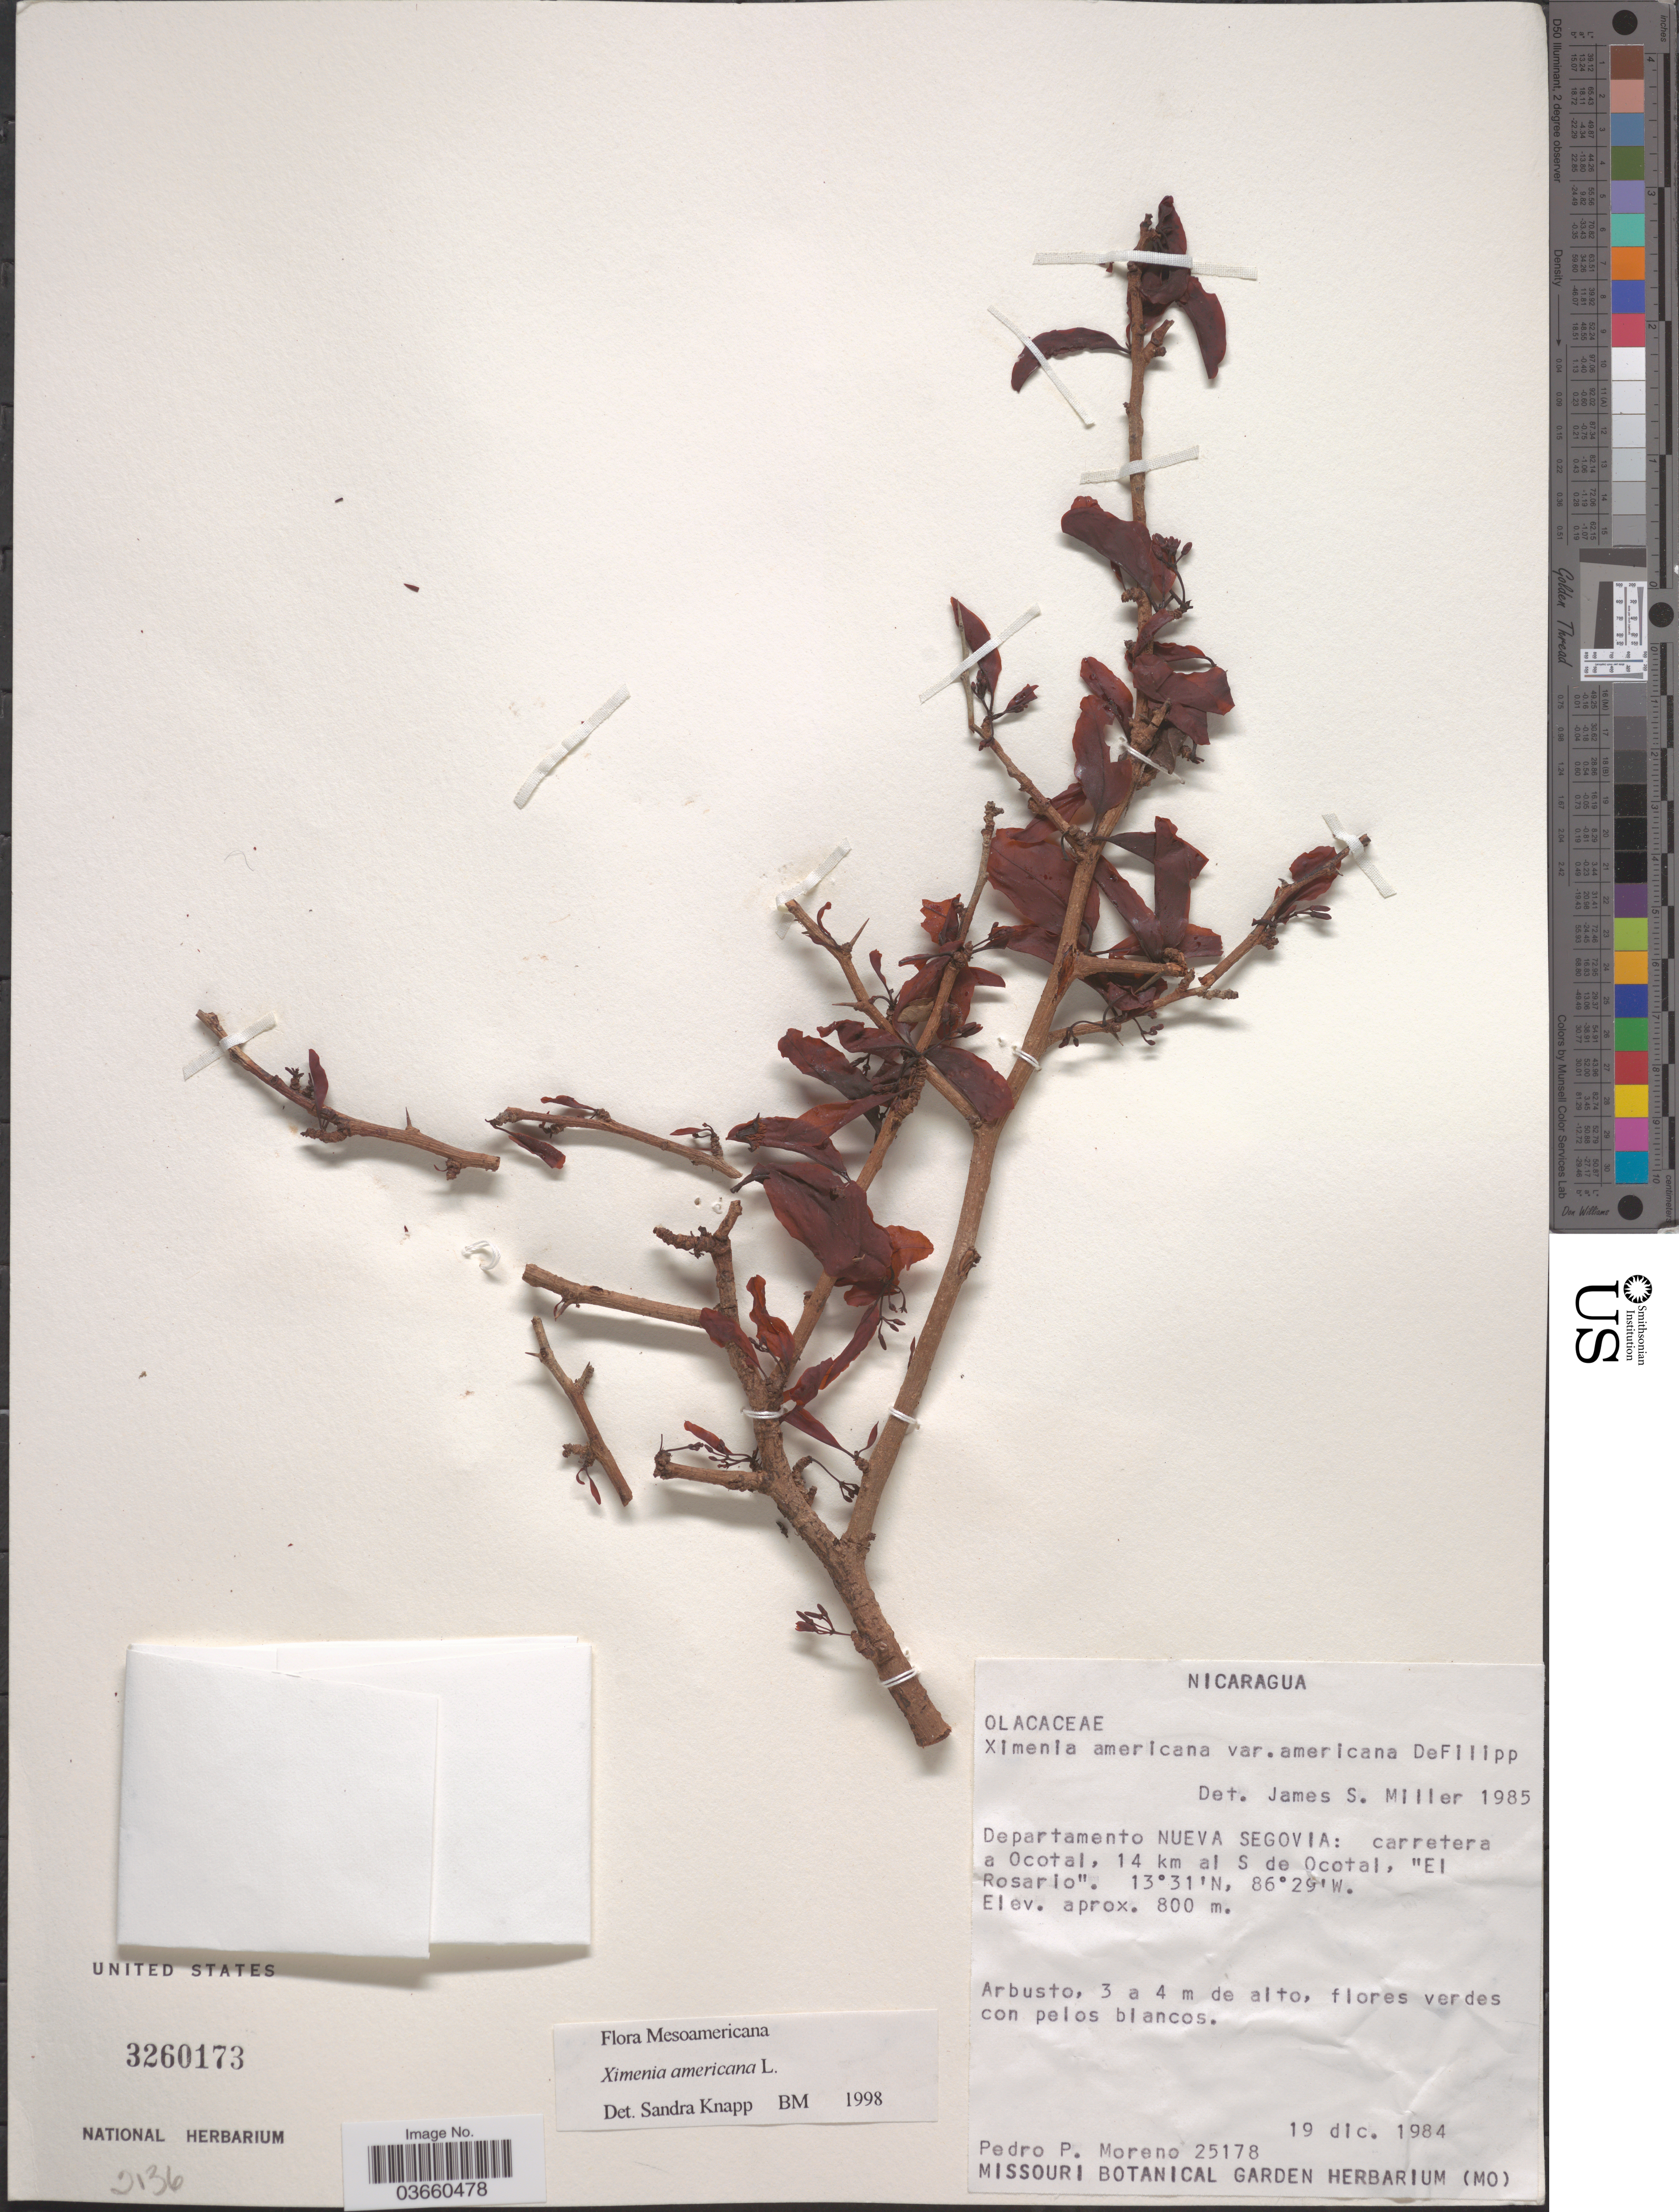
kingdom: Plantae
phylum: Tracheophyta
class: Magnoliopsida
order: Santalales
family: Ximeniaceae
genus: Ximenia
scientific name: Ximenia americana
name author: L.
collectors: P. Moreno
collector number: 25178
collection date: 1984-12-19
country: Nicaragua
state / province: Nueva Segovia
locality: Departamento Nueva Segovia: carretera a Ocotal, 14 km al S de Ocotal, "El Rosario".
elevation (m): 800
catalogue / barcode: US 3260173